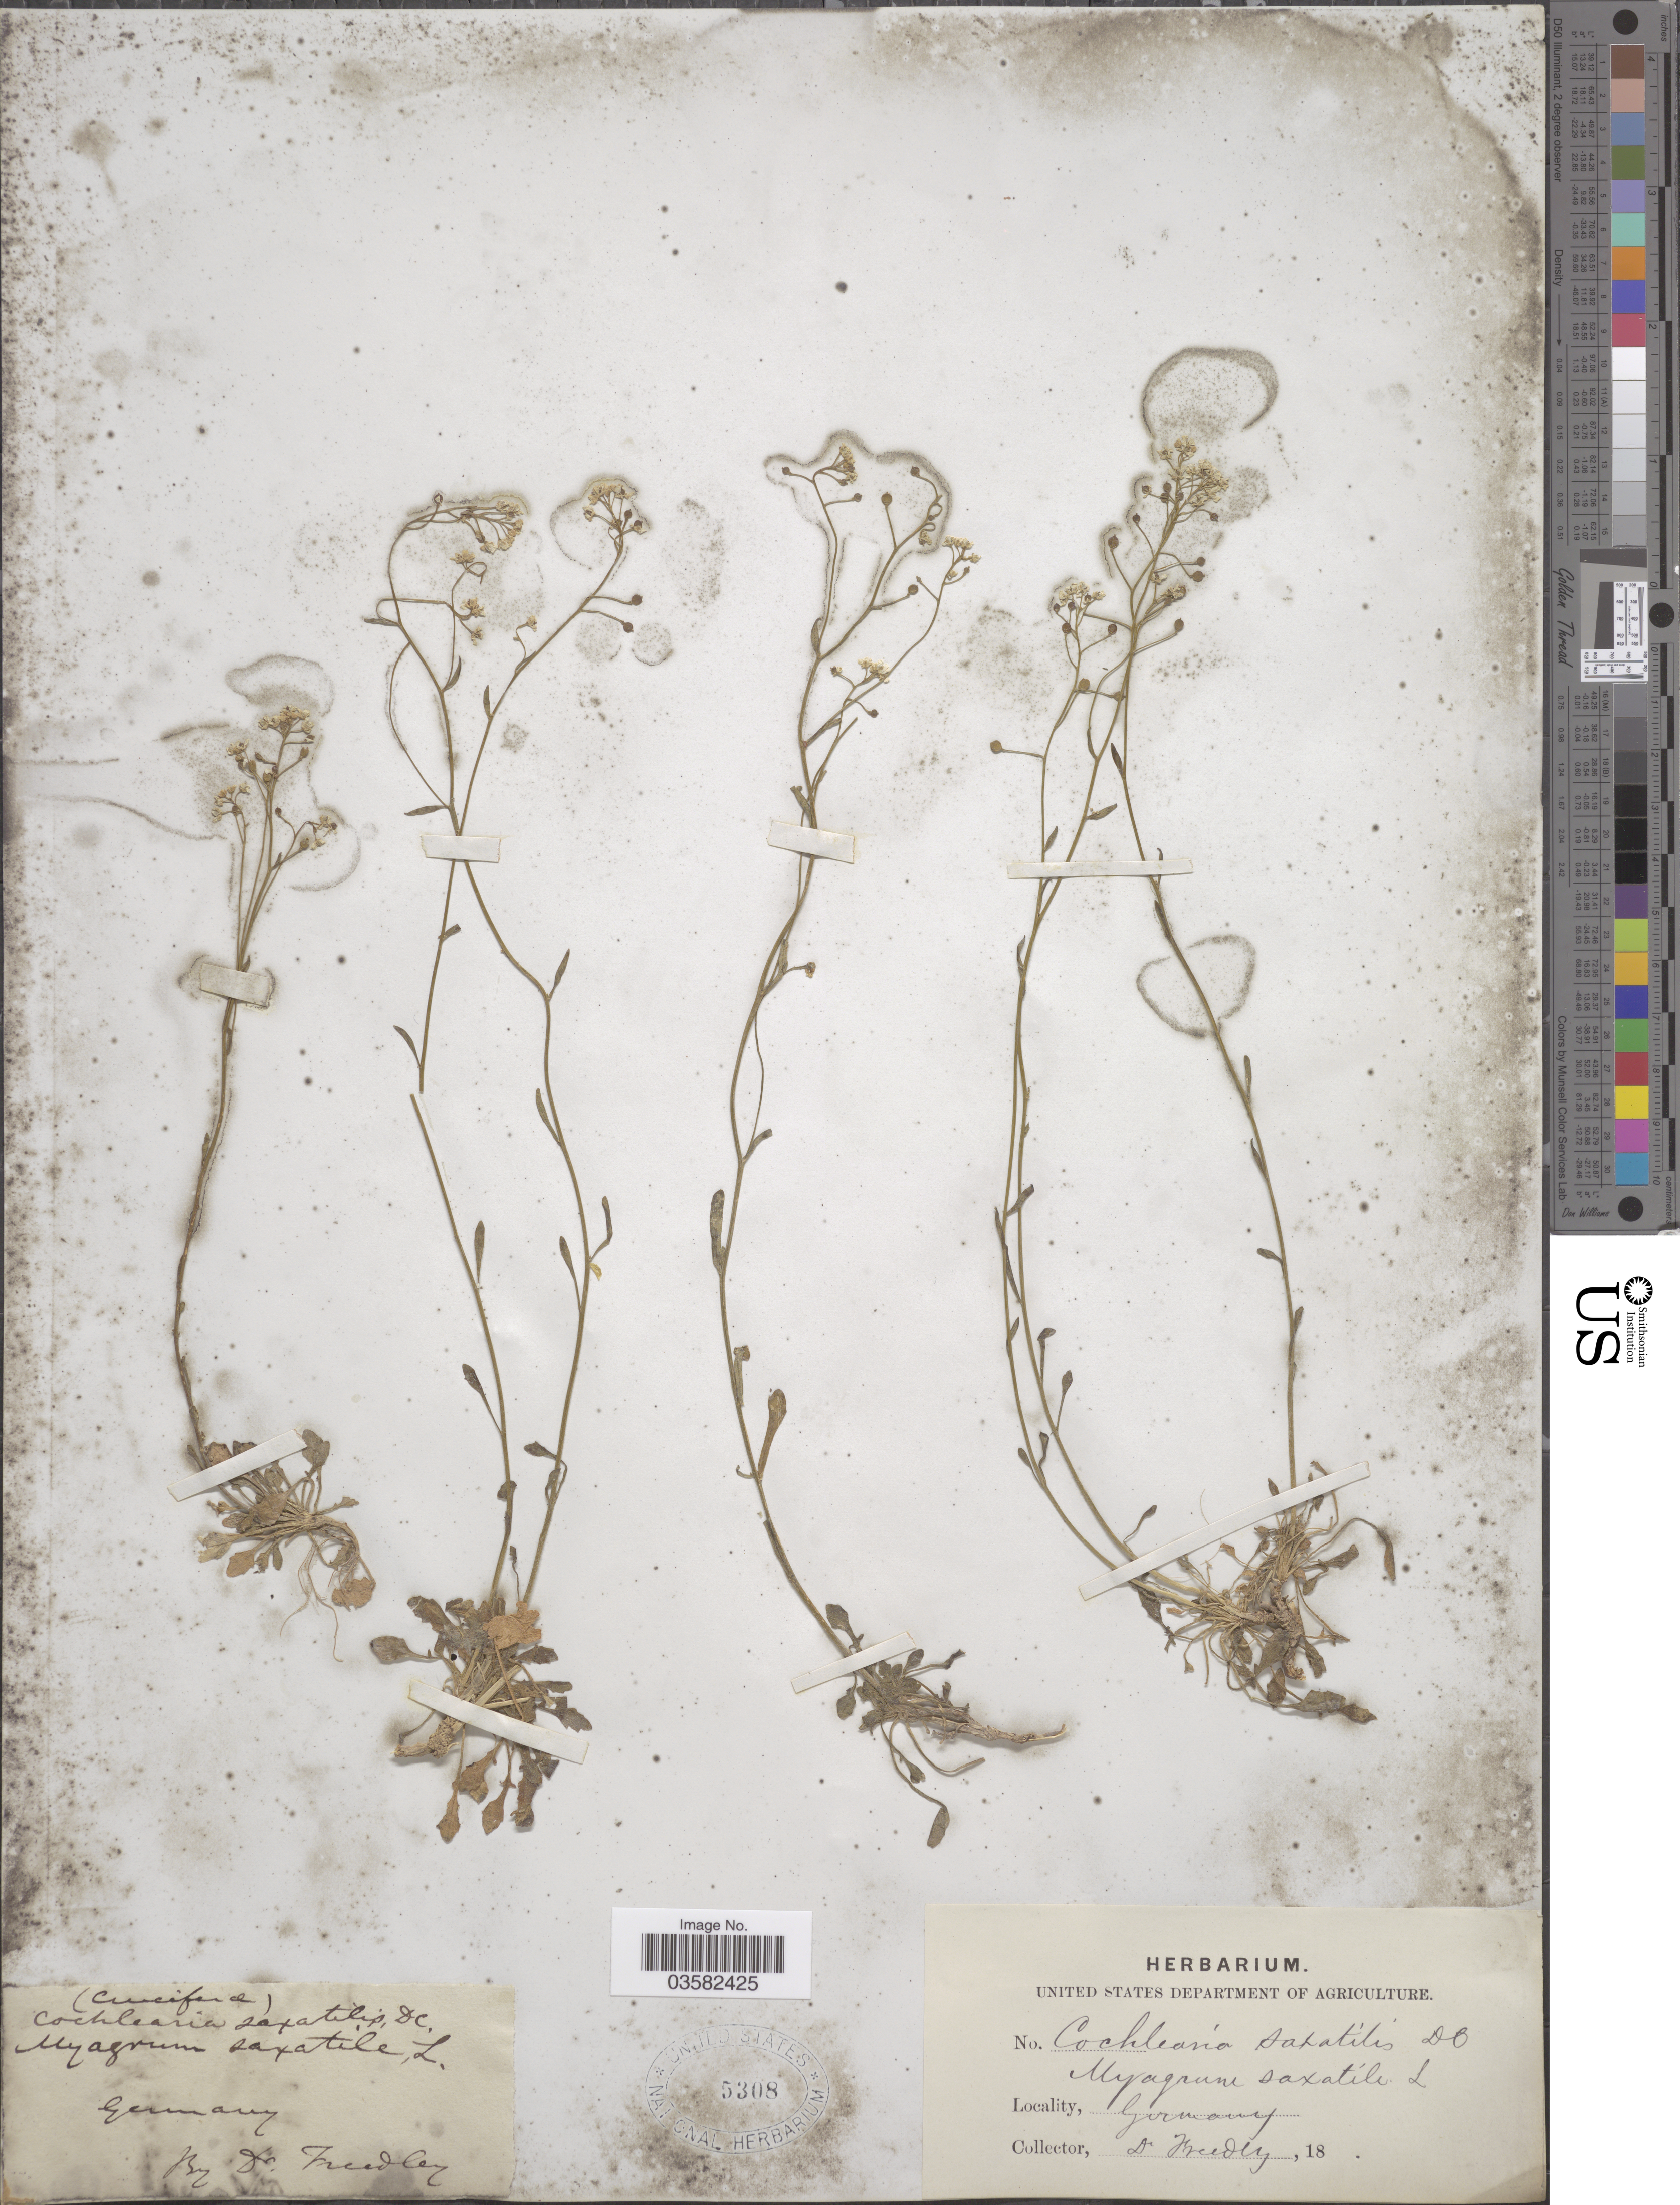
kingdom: Plantae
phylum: Tracheophyta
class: Magnoliopsida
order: Brassicales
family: Brassicaceae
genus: Kernera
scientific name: Kernera saxatilis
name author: (L.) Rchb.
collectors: Freedley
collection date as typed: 18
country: Germany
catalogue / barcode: US 5308